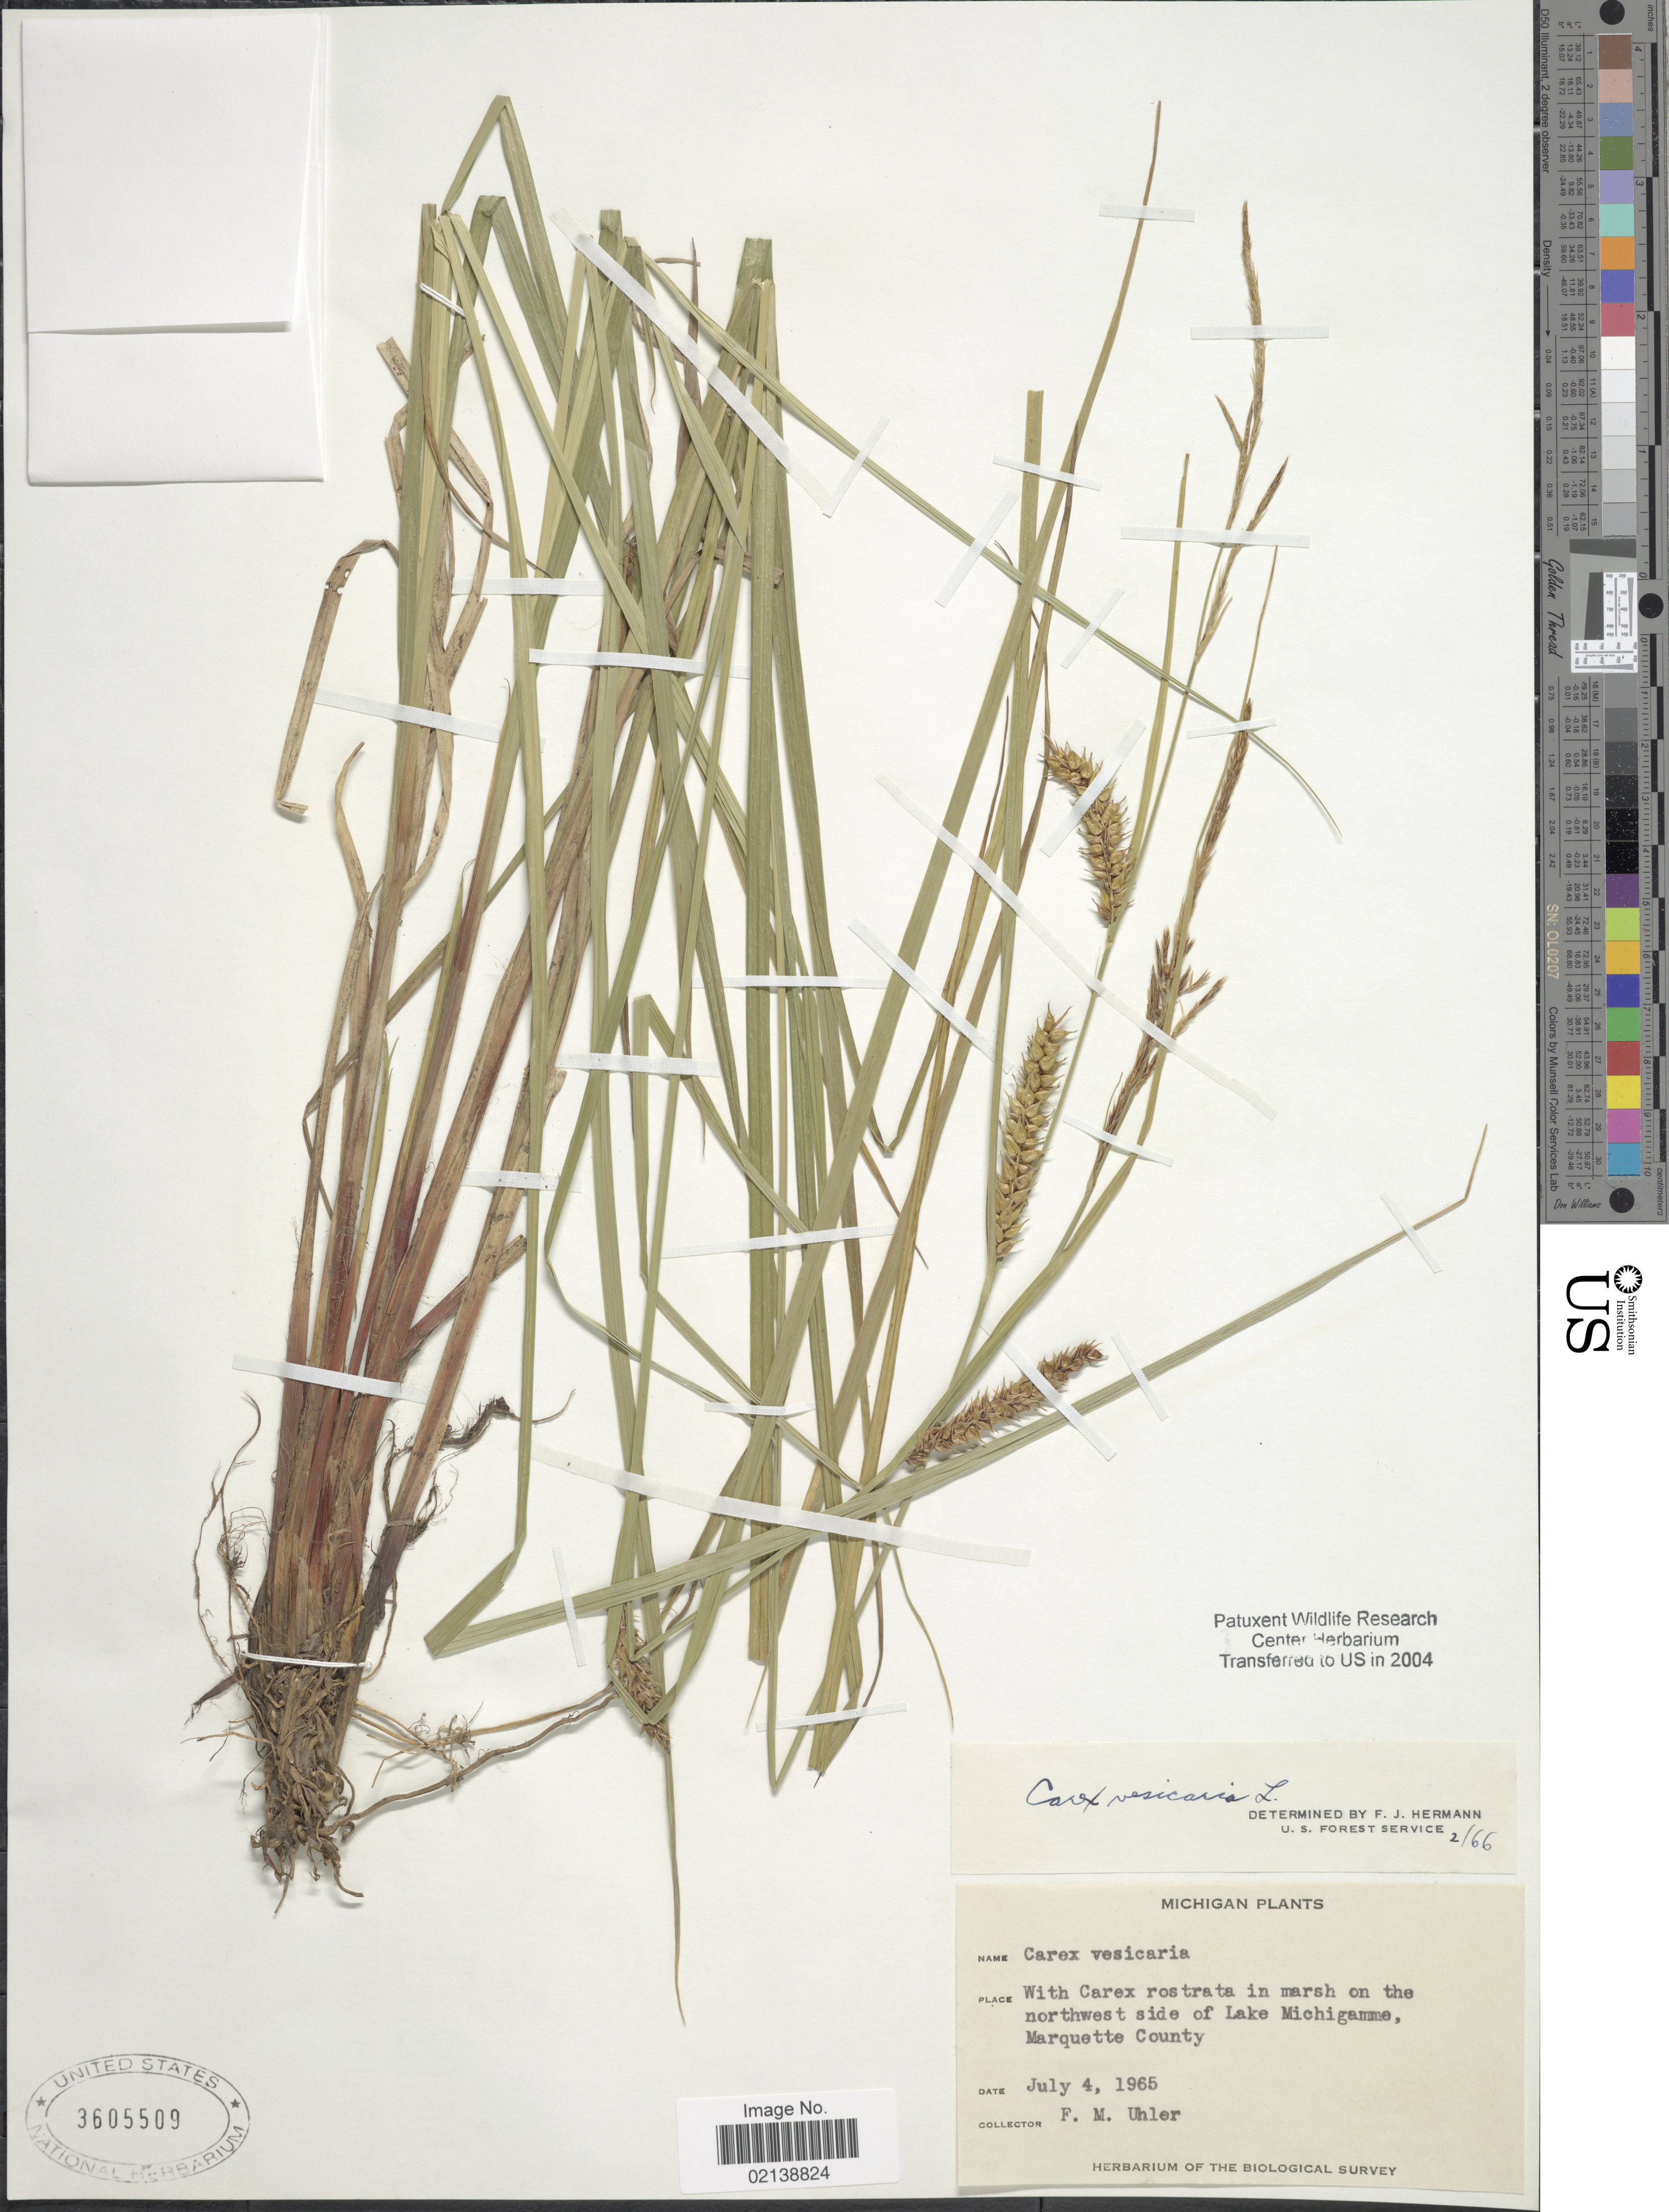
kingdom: Plantae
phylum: Tracheophyta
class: Liliopsida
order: Poales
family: Cyperaceae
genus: Carex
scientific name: Carex vesicaria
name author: L.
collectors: F. M. Uhler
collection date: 1965-07-04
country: United States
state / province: Michigan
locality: In marsh on the northwest side of Lake Michigamme, Marquette County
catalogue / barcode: US 3605509